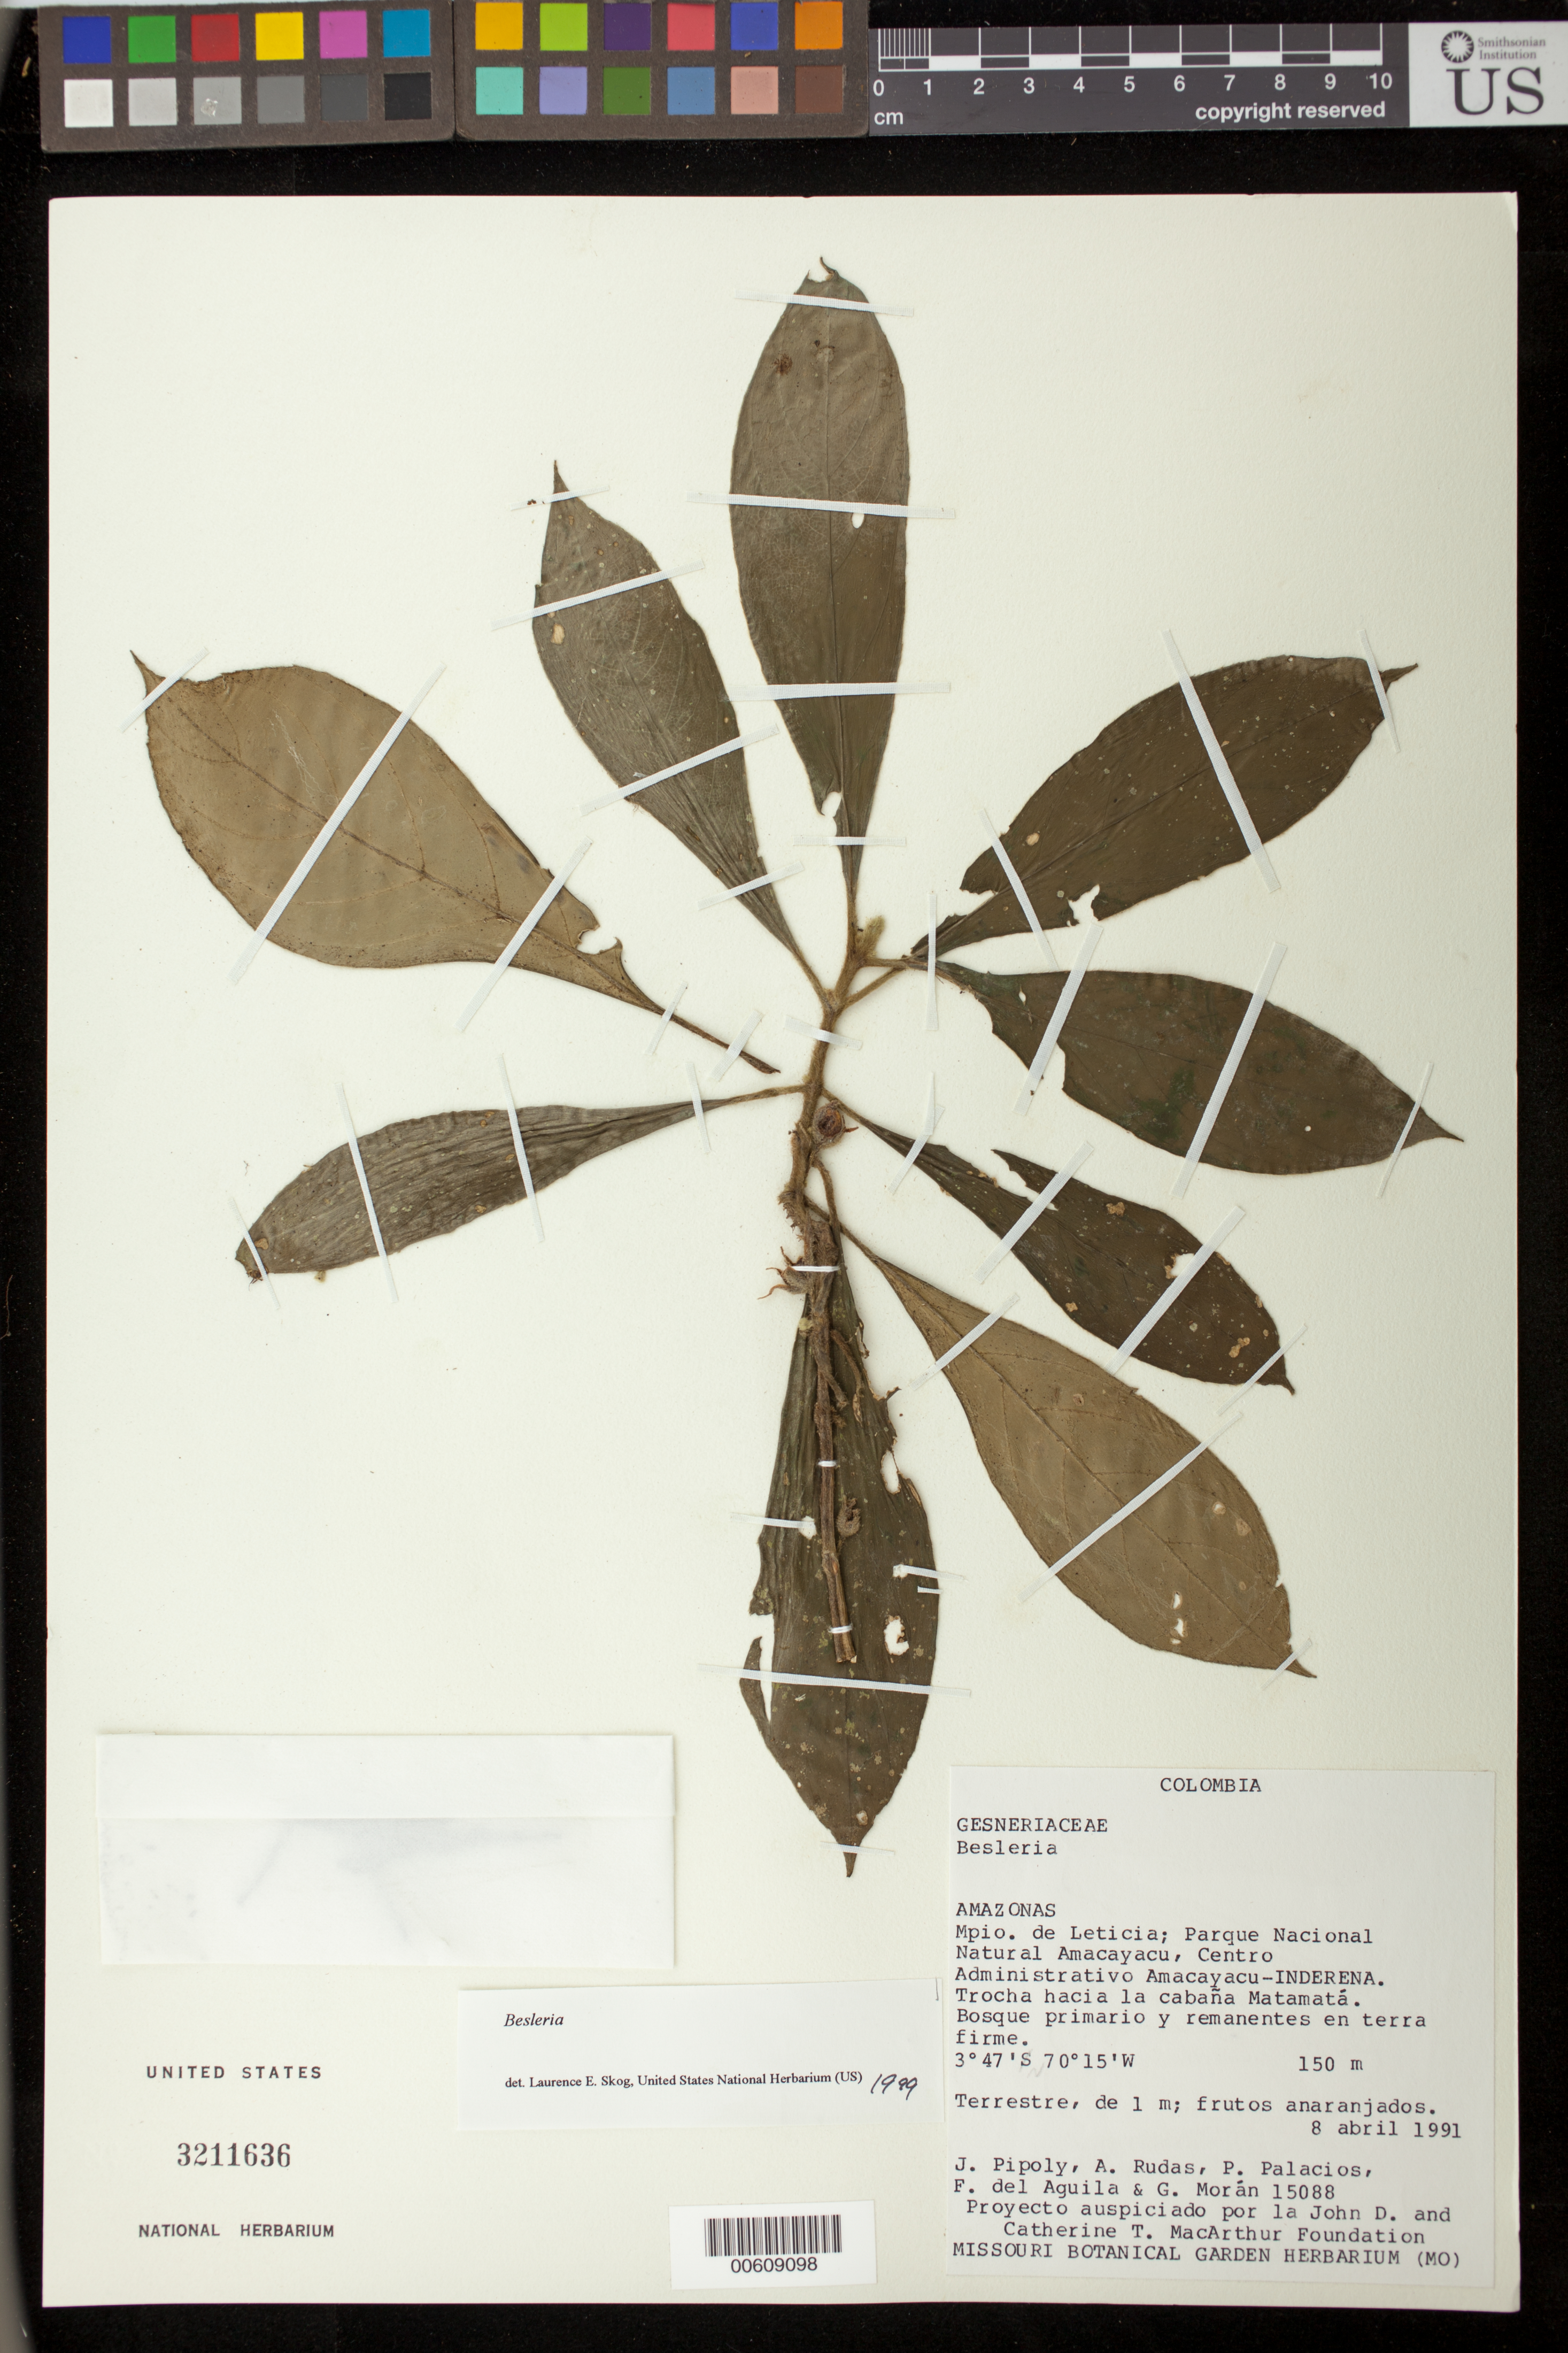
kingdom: Plantae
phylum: Tracheophyta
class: Magnoliopsida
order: Lamiales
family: Gesneriaceae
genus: Besleria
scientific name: Besleria sp.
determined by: Skog, Laurence E.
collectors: J. J. Pipoly, A. Rudas, P. Palacios, F. Aguila & G. Moran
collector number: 15088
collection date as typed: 08 Apr 1991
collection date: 1991-04-08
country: Colombia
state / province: Amazônas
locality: Mpio. de Leticia; Parque Nacional Natural Amacayacu, Centro Administrativo Amacayacu-INDERENA; trocha hacia la cabaña Matamatá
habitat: Bosque primario y remanentes en terra firme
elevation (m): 150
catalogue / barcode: US 3211636